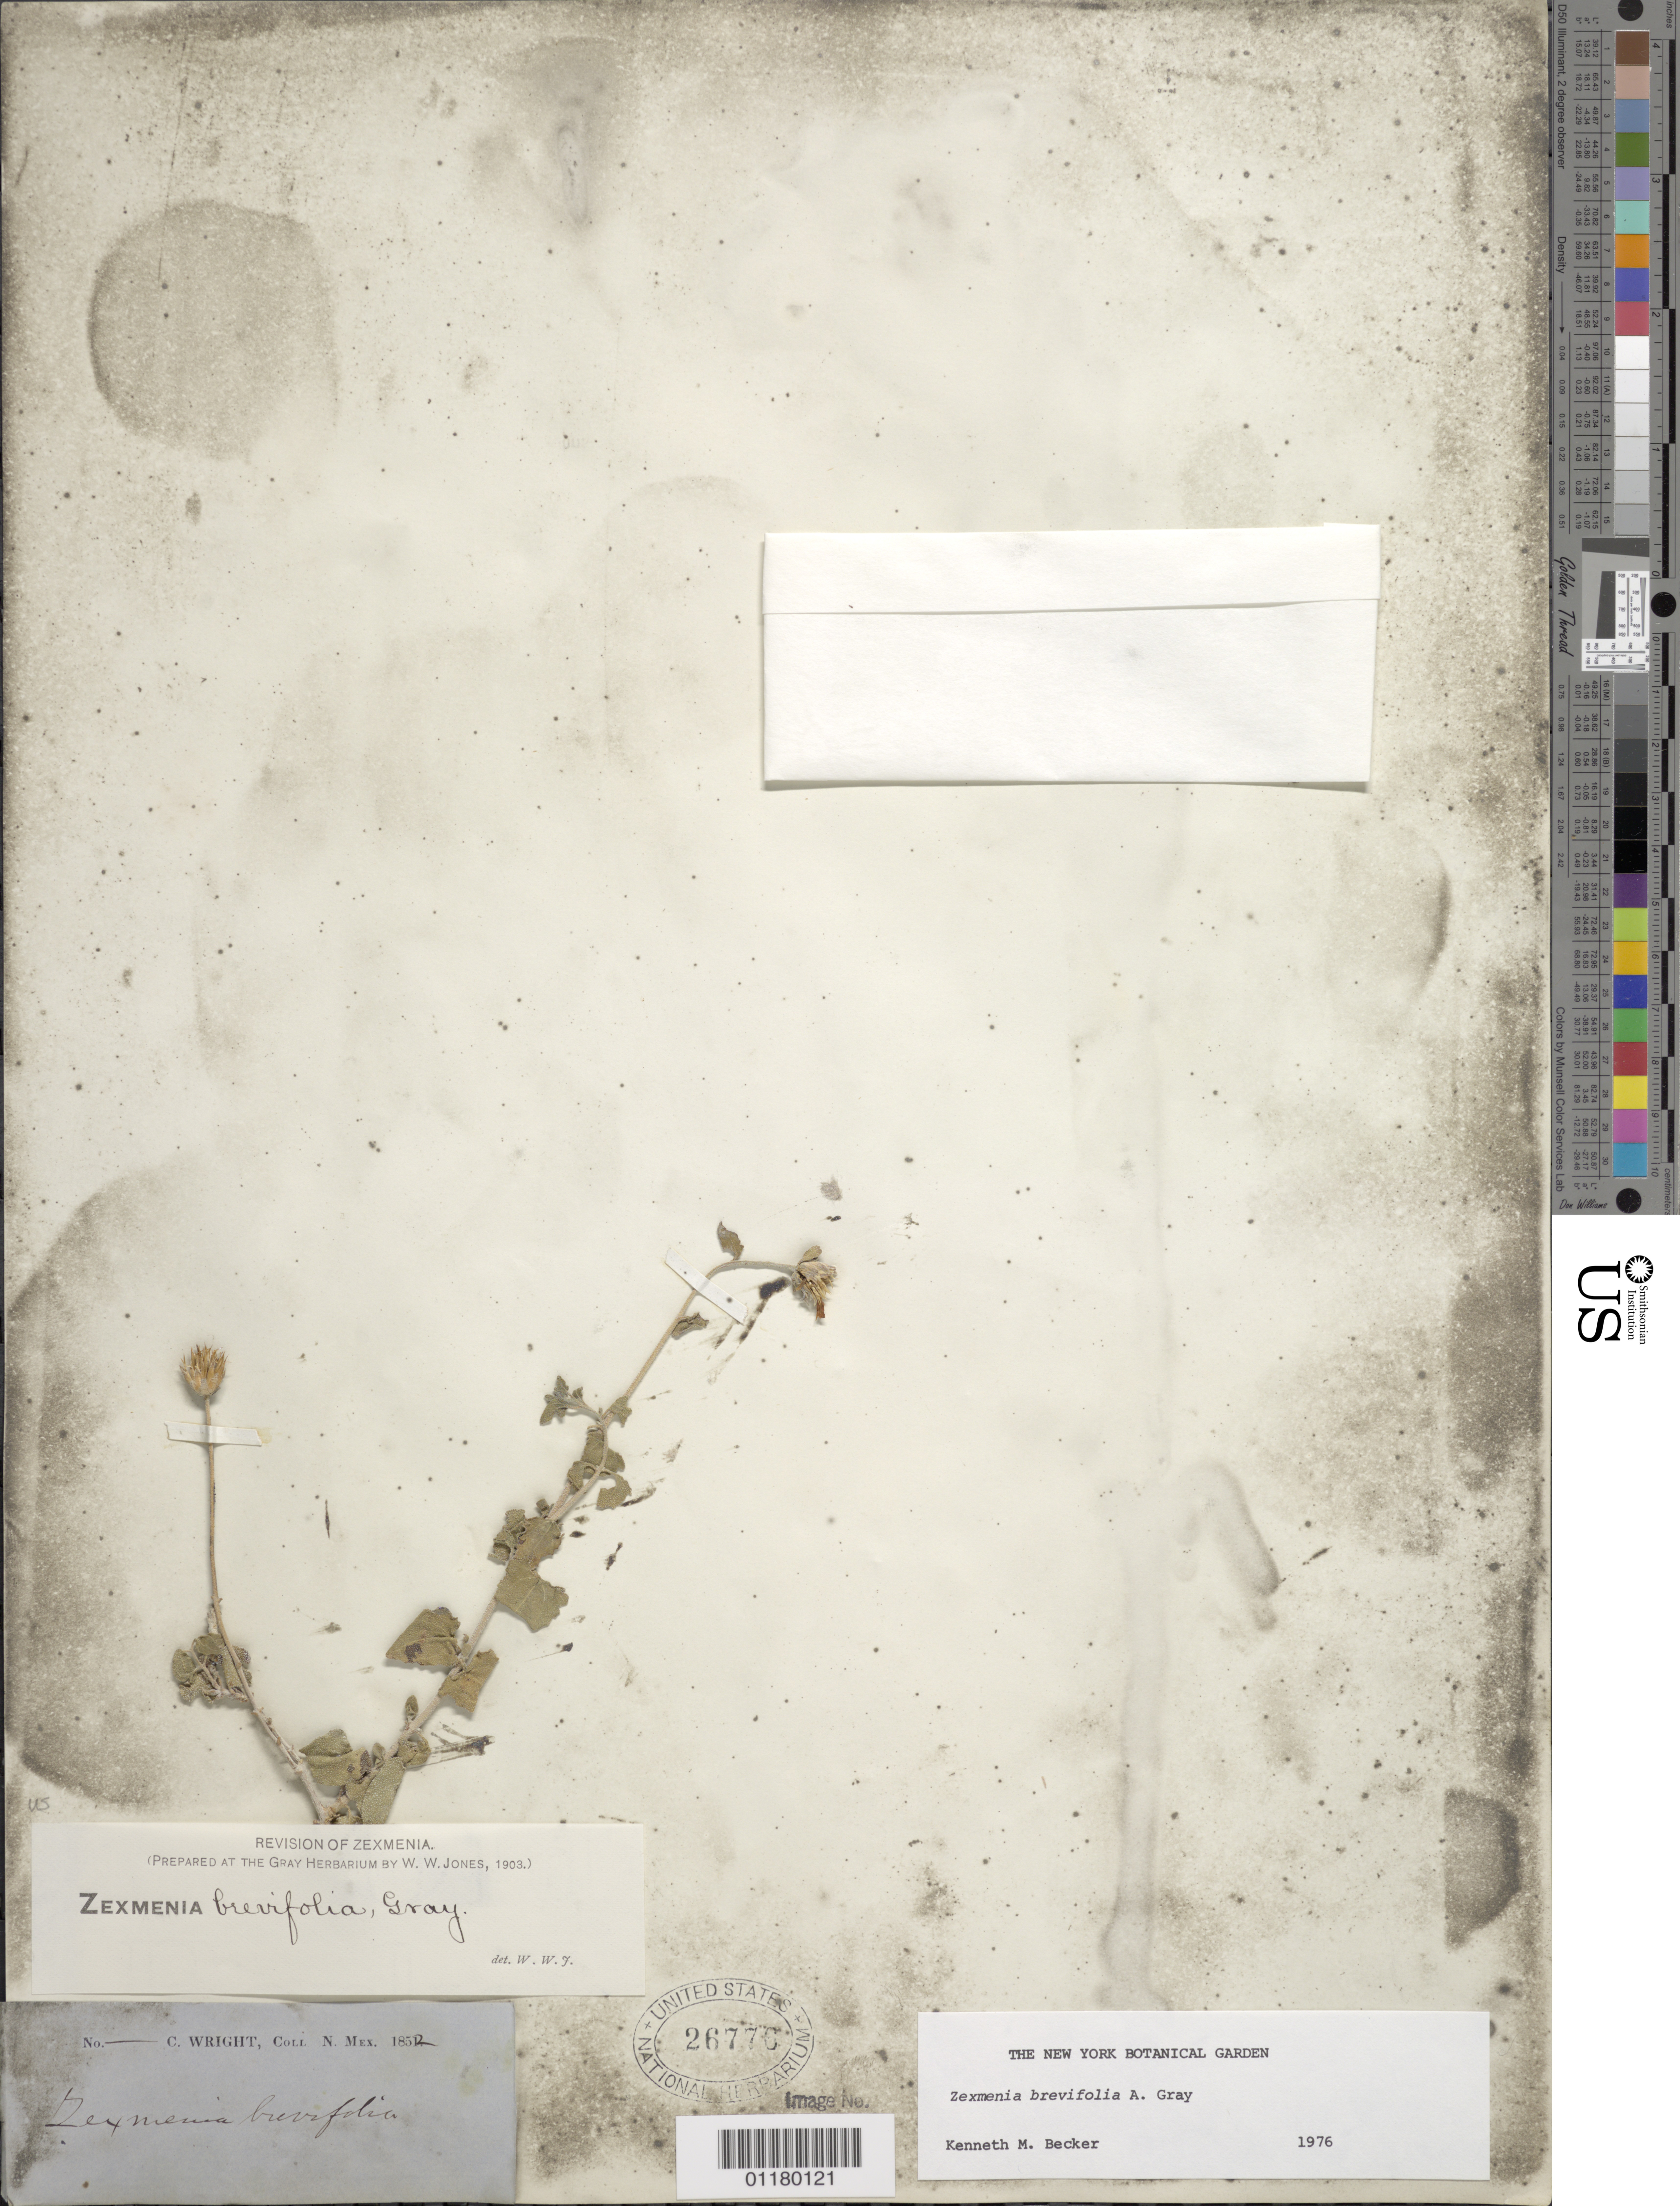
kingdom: Plantae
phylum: Tracheophyta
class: Magnoliopsida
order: Asterales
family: Asteraceae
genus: Zexmenia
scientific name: Zexmenia brevifolia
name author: A. Gray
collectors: C. Wright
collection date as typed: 1852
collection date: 1852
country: United States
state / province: New Mexico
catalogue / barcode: US 26776